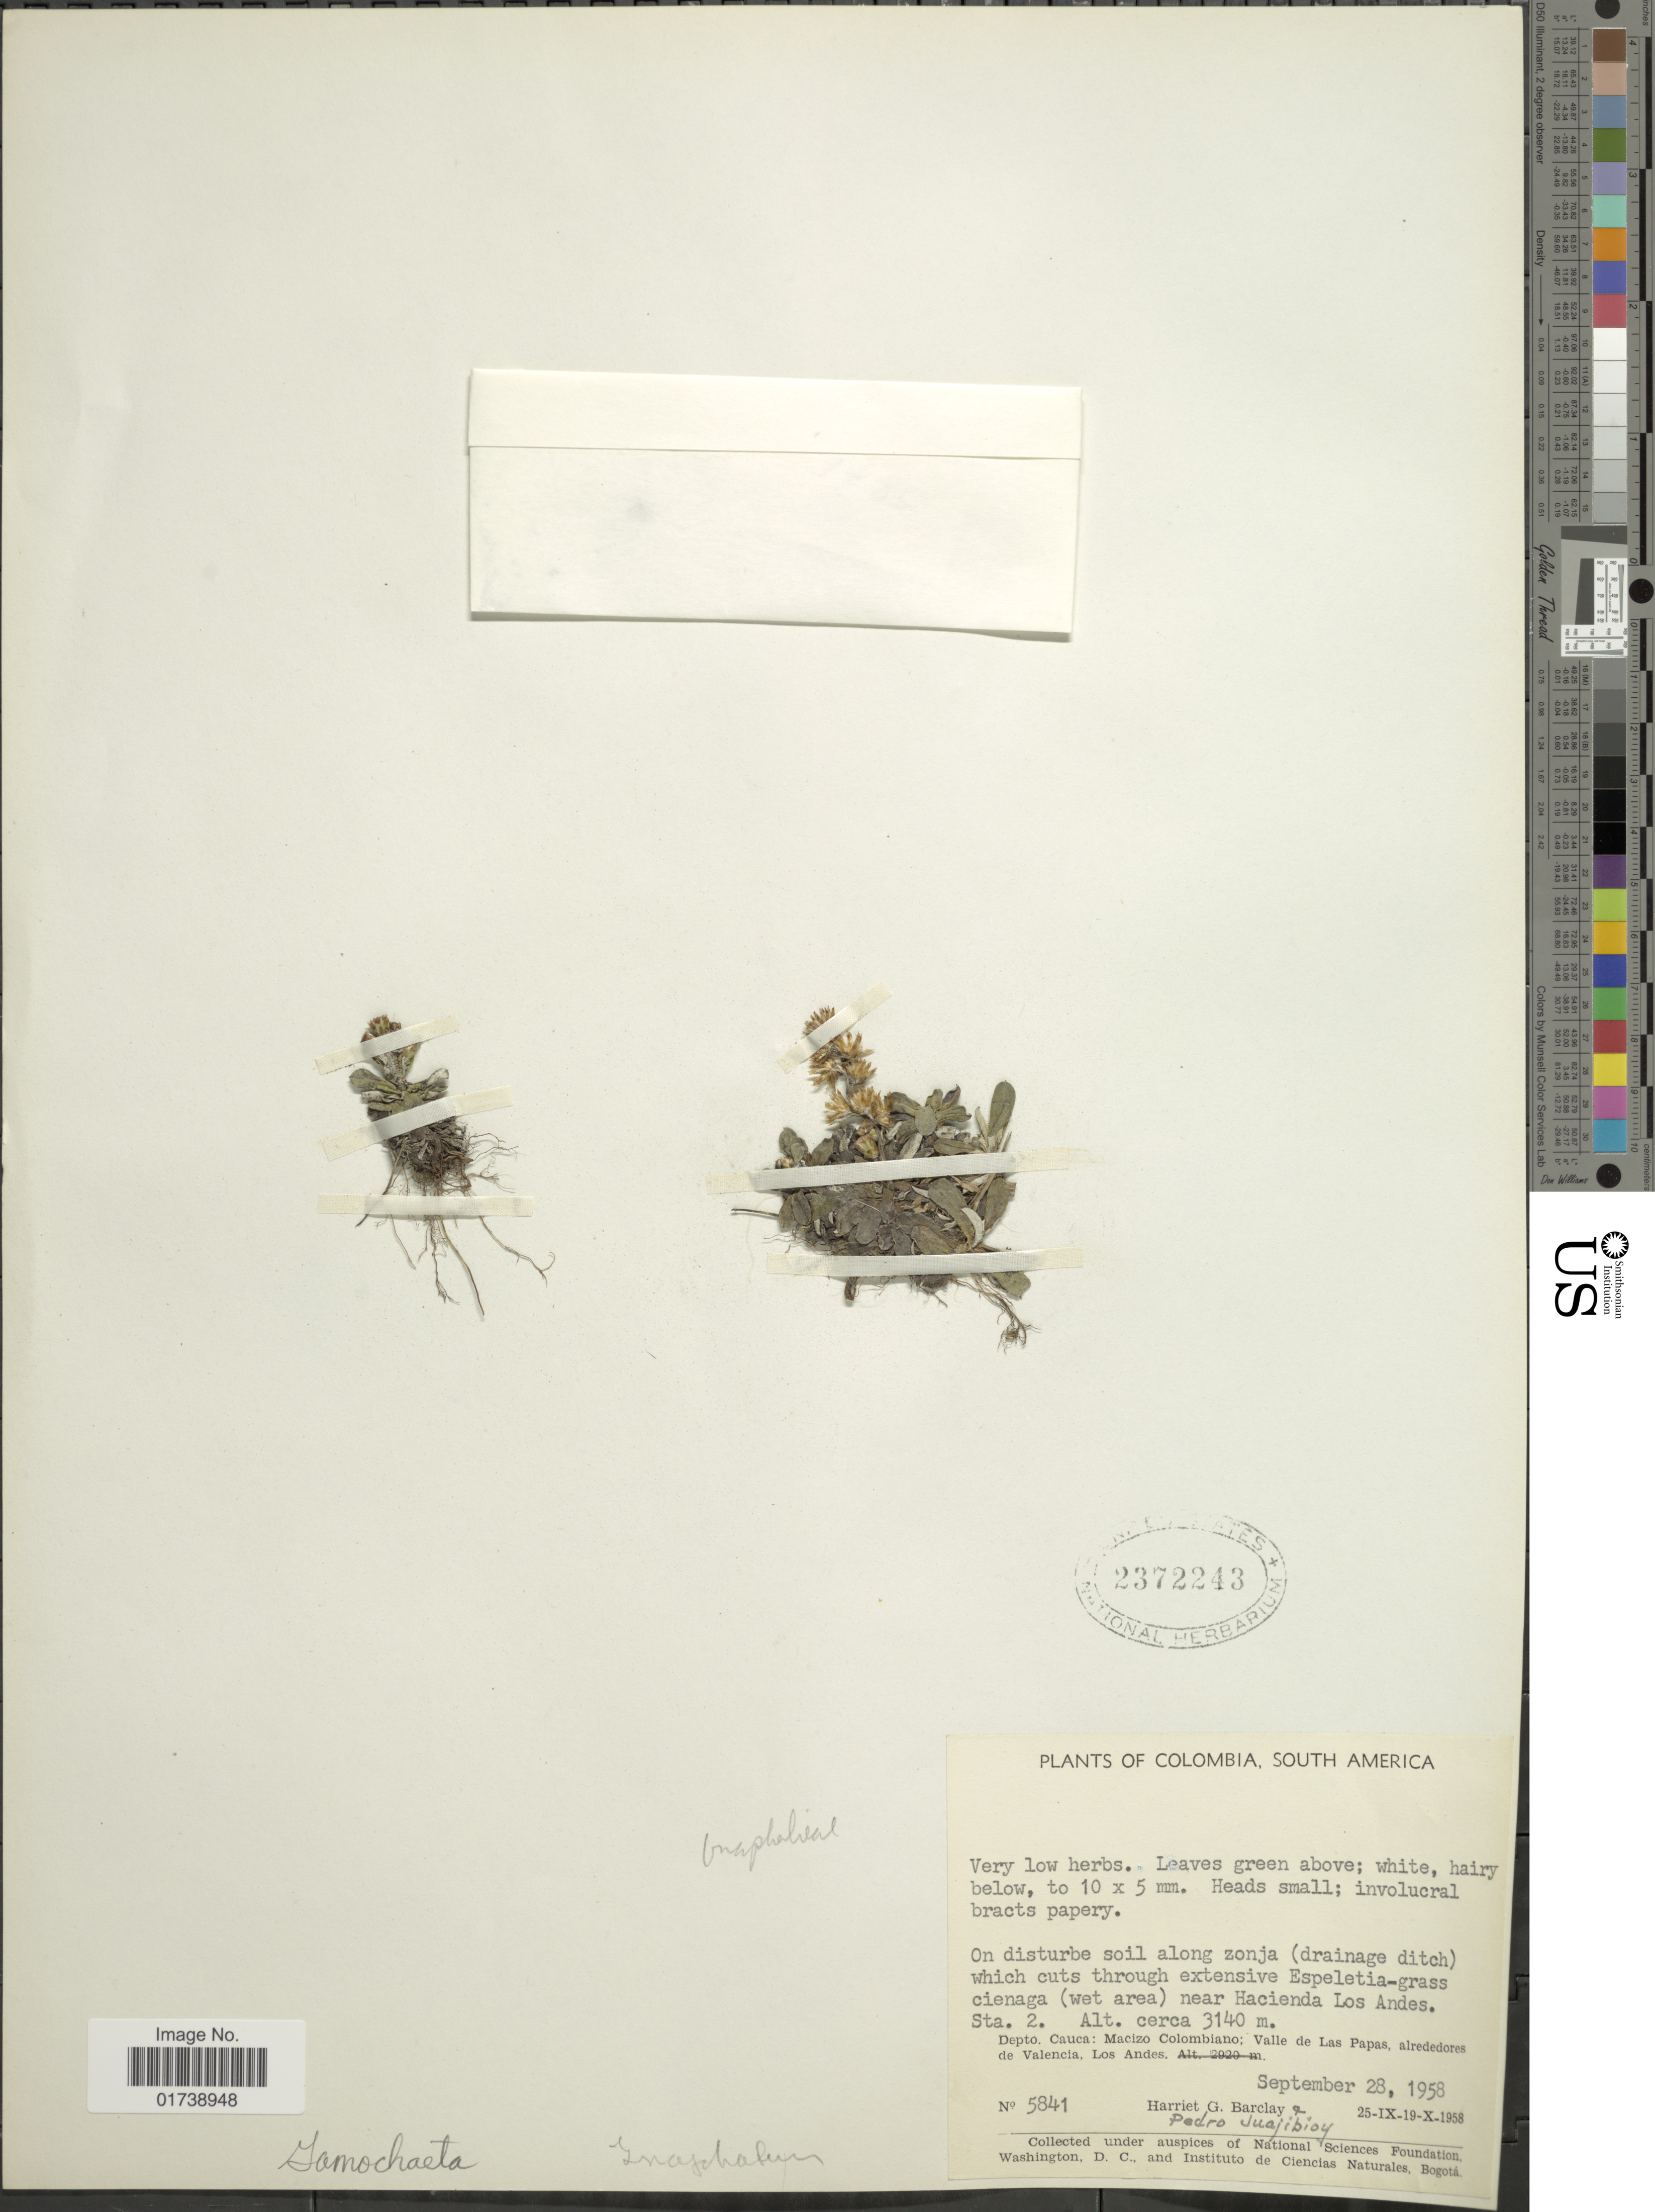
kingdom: Plantae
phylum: Tracheophyta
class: Magnoliopsida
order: Asterales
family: Asteraceae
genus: Gamochaeta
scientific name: Gamochaeta miniviridis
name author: G.L. Nesom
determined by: Nesom, Guy L.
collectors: H. G. Barclay & P. Juajibioy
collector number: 5841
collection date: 1958-09-28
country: Colombia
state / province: Cauca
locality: Near Hacienda Los Andes, Sta. 2, Macizo Colombiano; Valle de Las Papas, alrededores de Valencia, Los Andes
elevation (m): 3140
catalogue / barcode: US 2372243